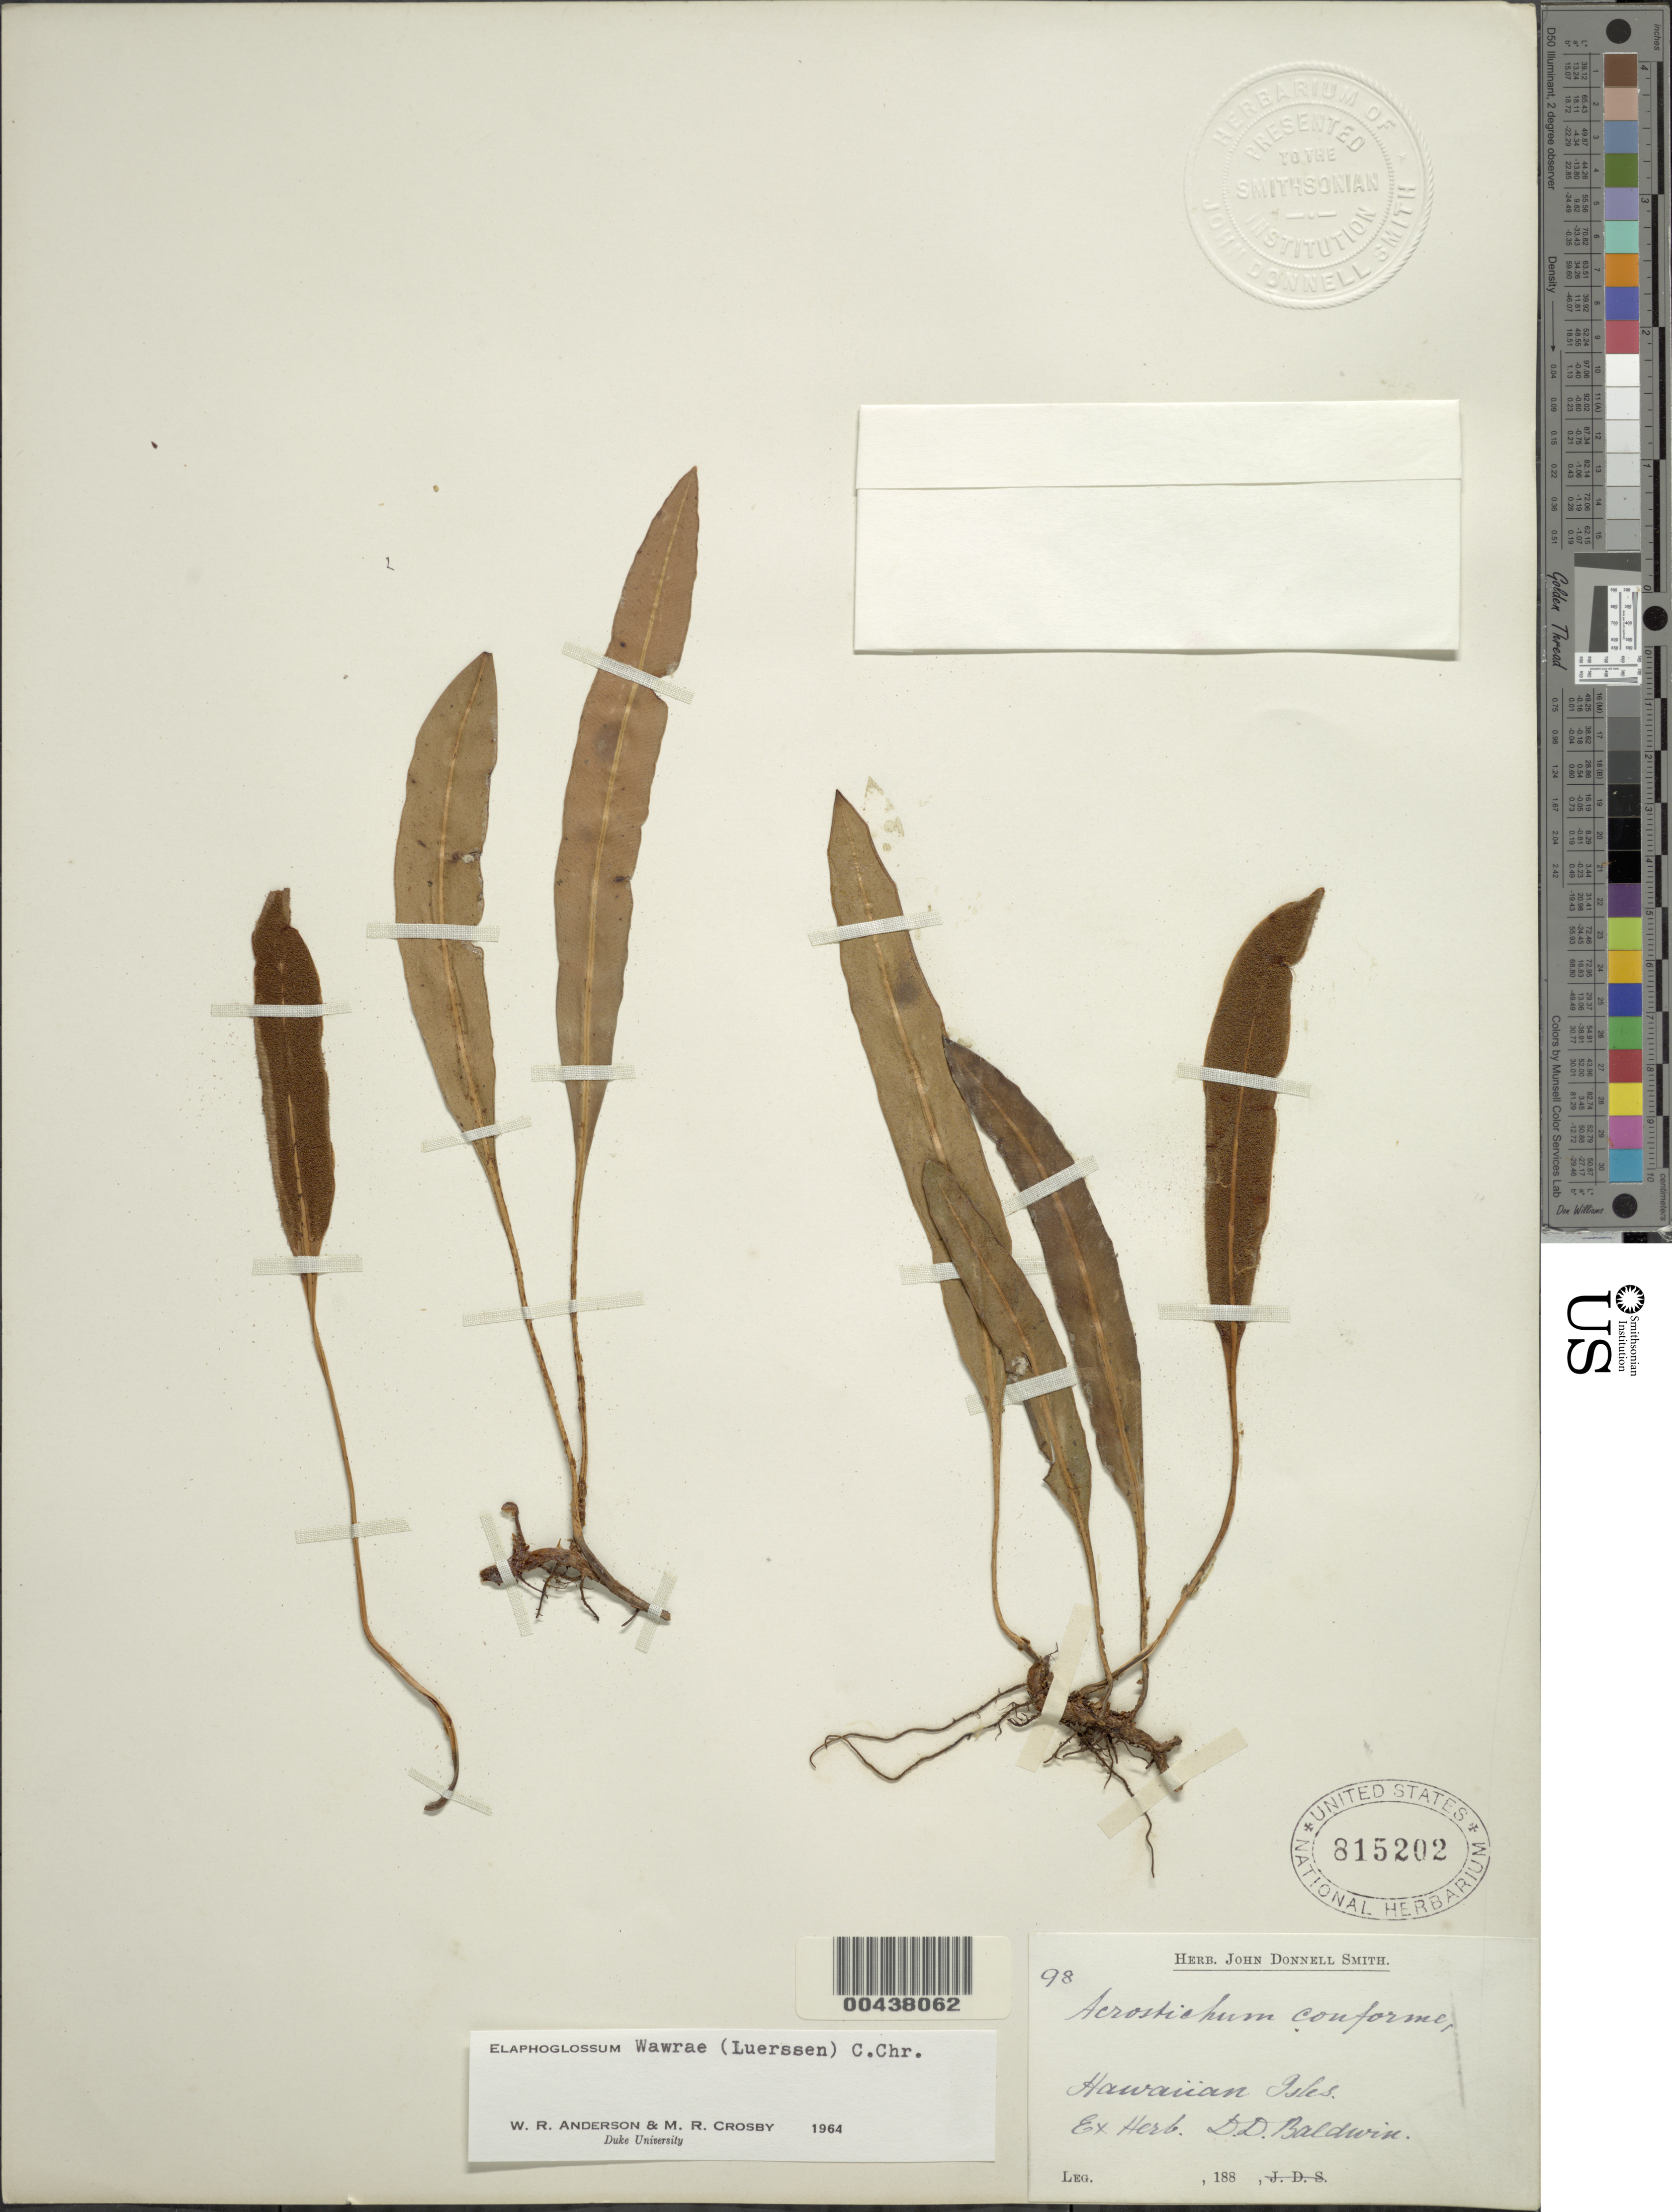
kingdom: Plantae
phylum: Tracheophyta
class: Polypodiopsida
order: Polypodiales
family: Dryopteridaceae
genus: Elaphoglossum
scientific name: Elaphoglossum wawrae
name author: (Luerss.) C. Chr.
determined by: Anderson, W. R.; Crosby, M.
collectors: D. Baldwin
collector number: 98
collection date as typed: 188-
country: United States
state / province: Hawaii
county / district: Hawaii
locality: Hawaiian Isles.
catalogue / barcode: US 815202